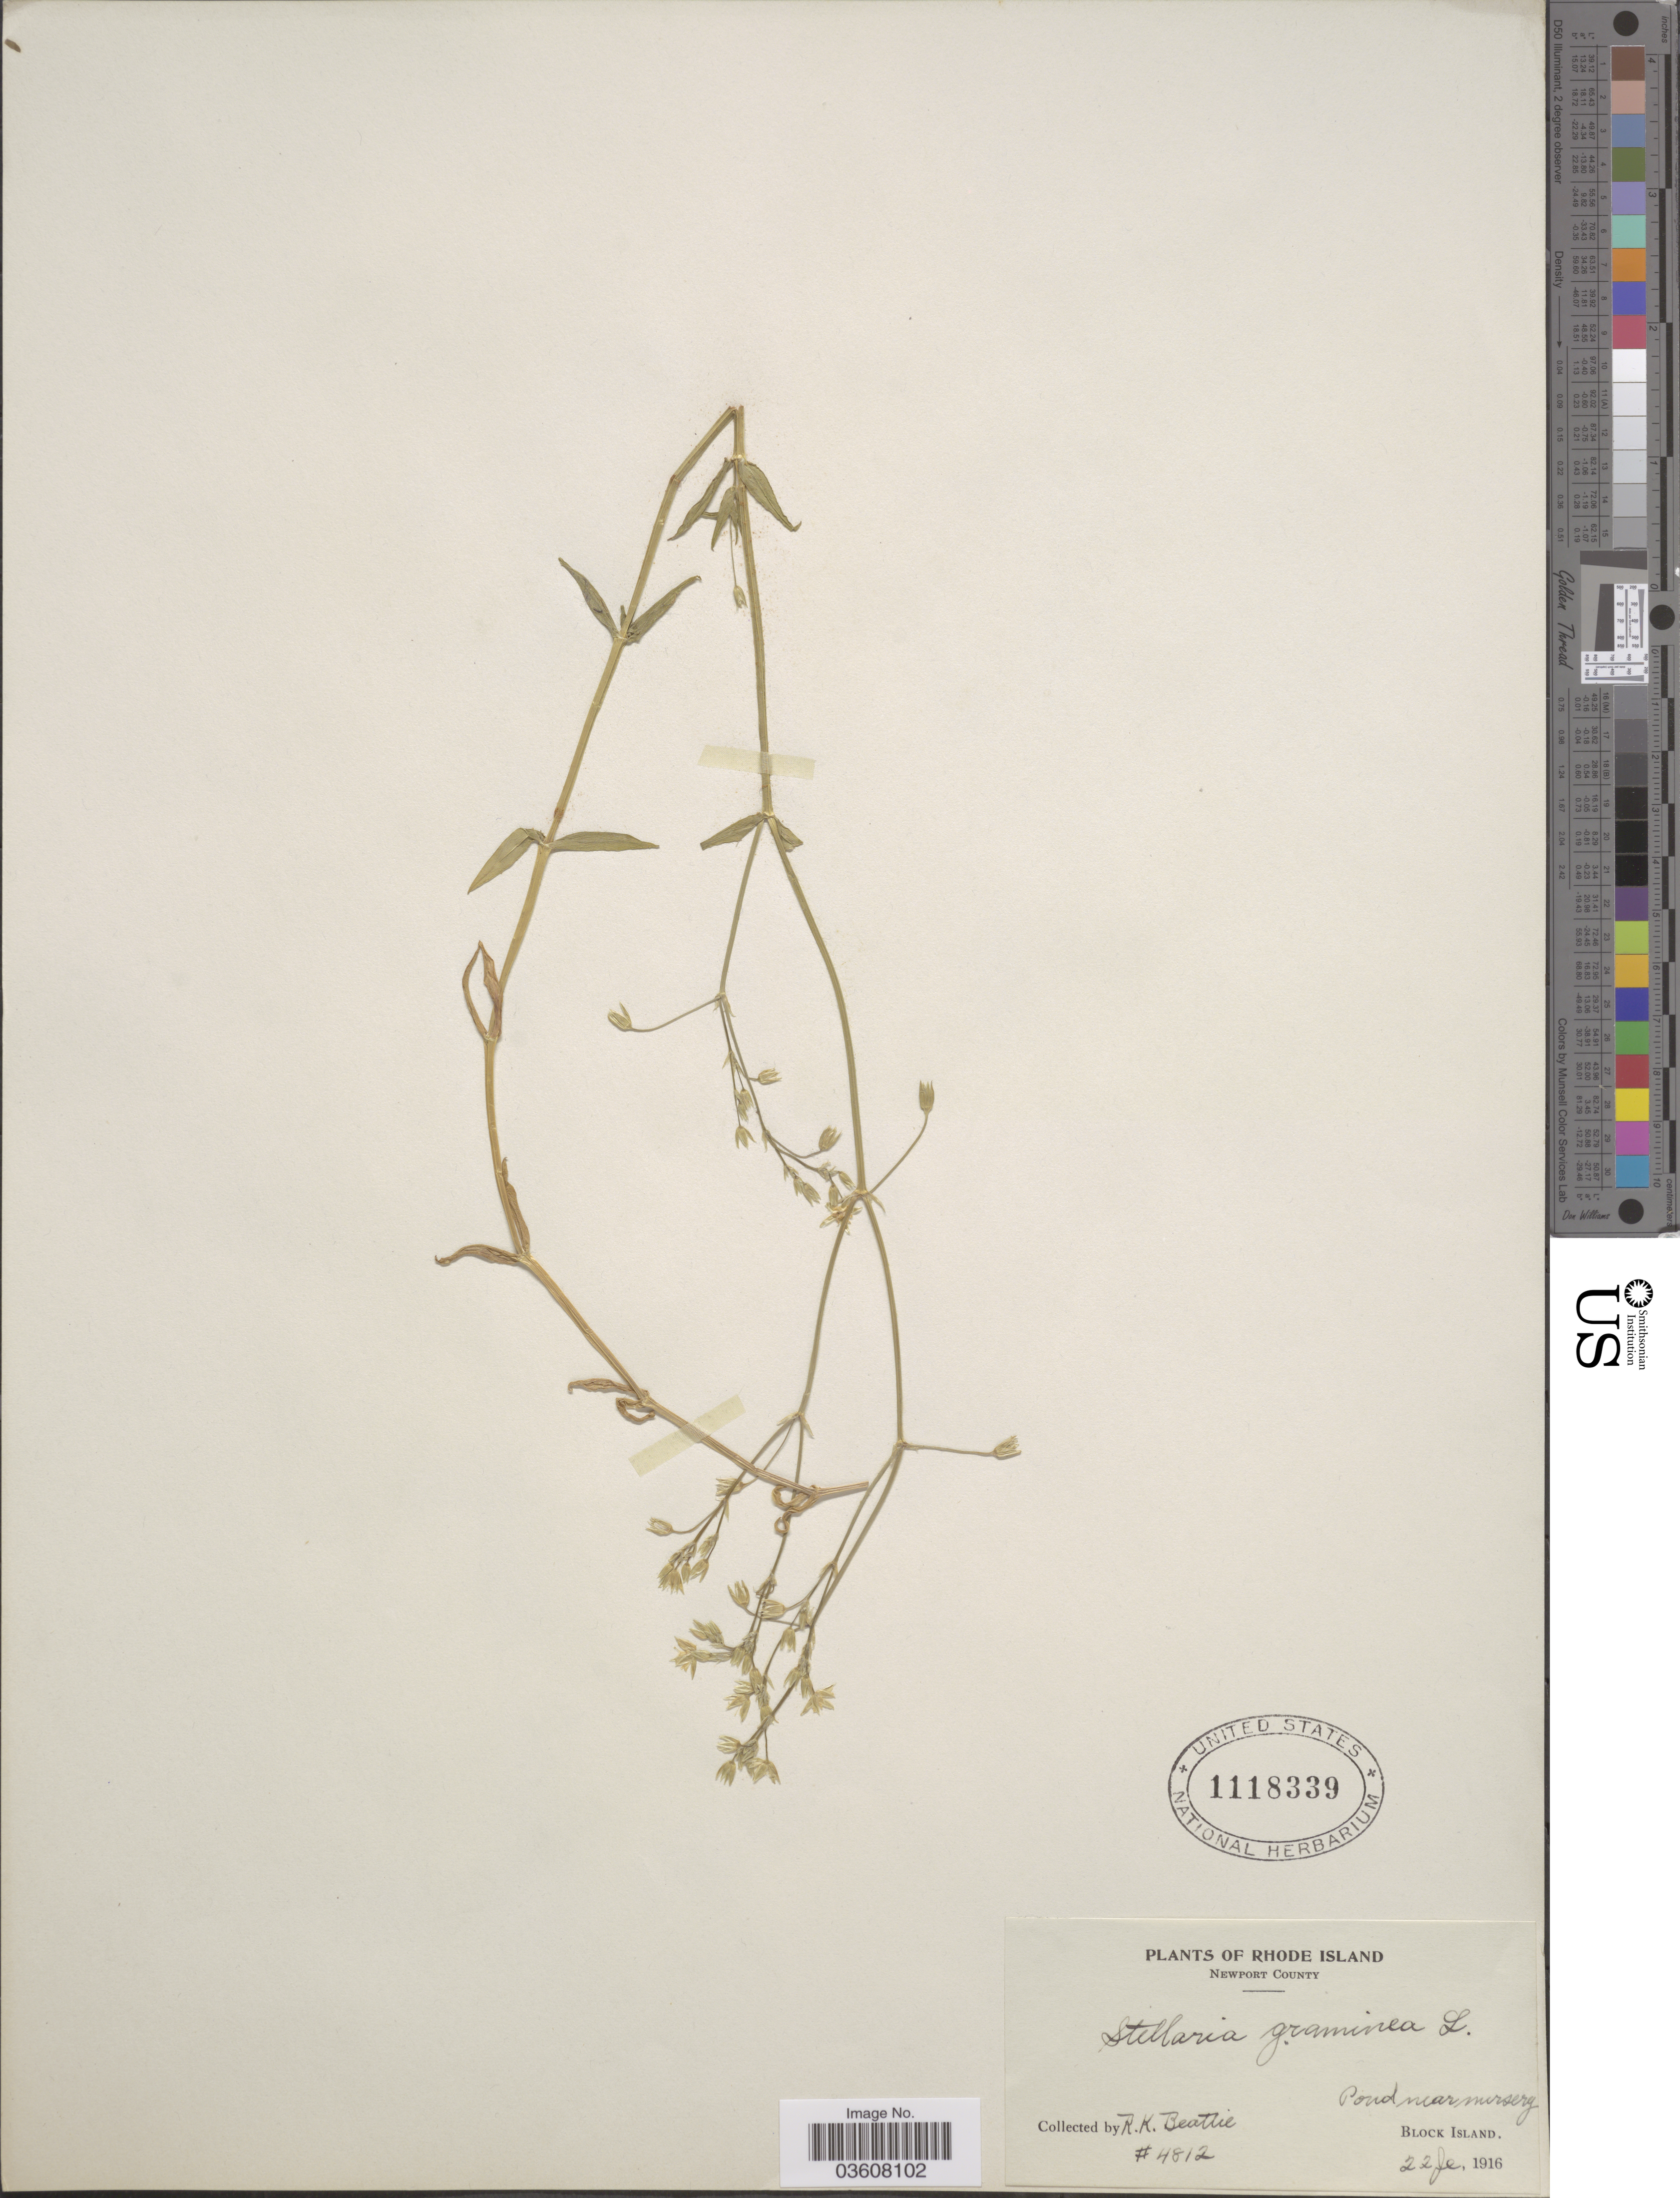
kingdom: Plantae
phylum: Tracheophyta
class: Magnoliopsida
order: Caryophyllales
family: Caryophyllaceae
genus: Stellaria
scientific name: Stellaria graminea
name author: L.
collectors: R. K. Beattie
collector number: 4812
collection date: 1916-02-22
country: United States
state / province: Rhode Island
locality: Newport County. Pond near nursery. Block Island.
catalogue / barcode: US 1118339